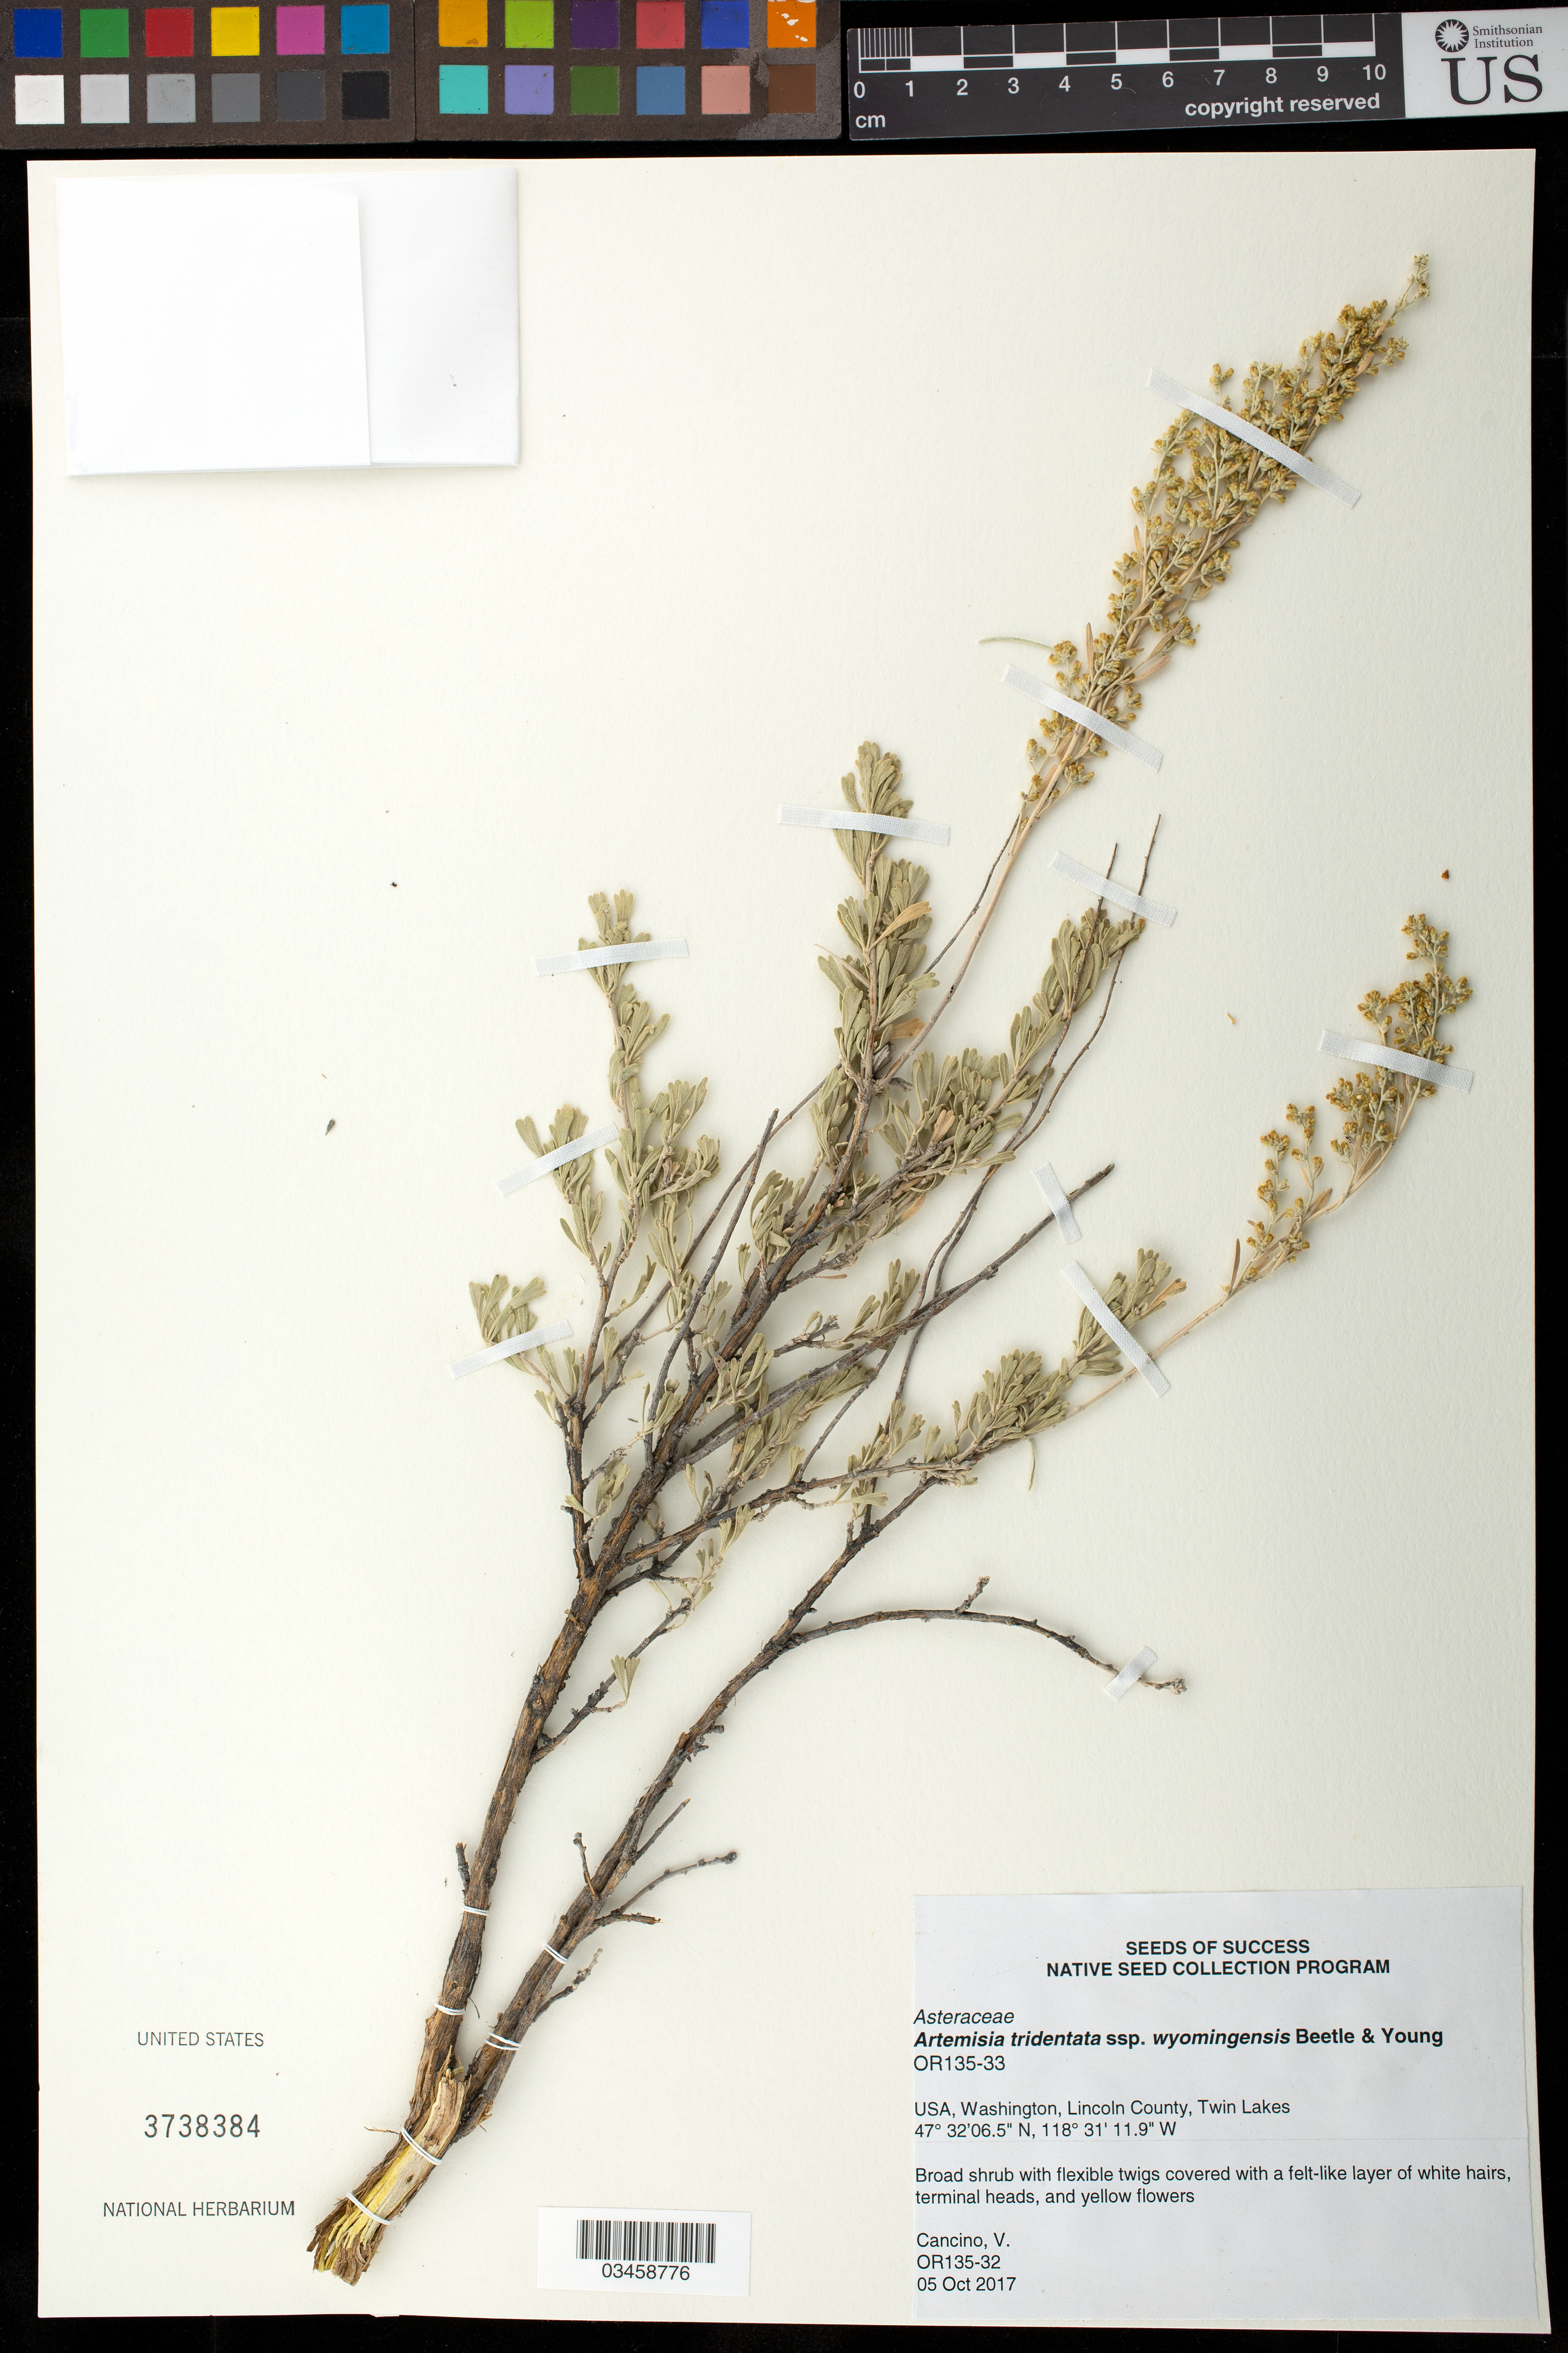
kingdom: Plantae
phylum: Tracheophyta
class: Magnoliopsida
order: Asterales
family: Asteraceae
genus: Artemisia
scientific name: Artemisia tridentata subsp. wyomingensis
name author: (Beetle & A.L. Young) S.L. Welsh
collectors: V. Cancino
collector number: OR135-33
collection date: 2017-10-05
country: United States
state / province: Washington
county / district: Lincoln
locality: Twin Lakes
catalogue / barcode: US 3738384